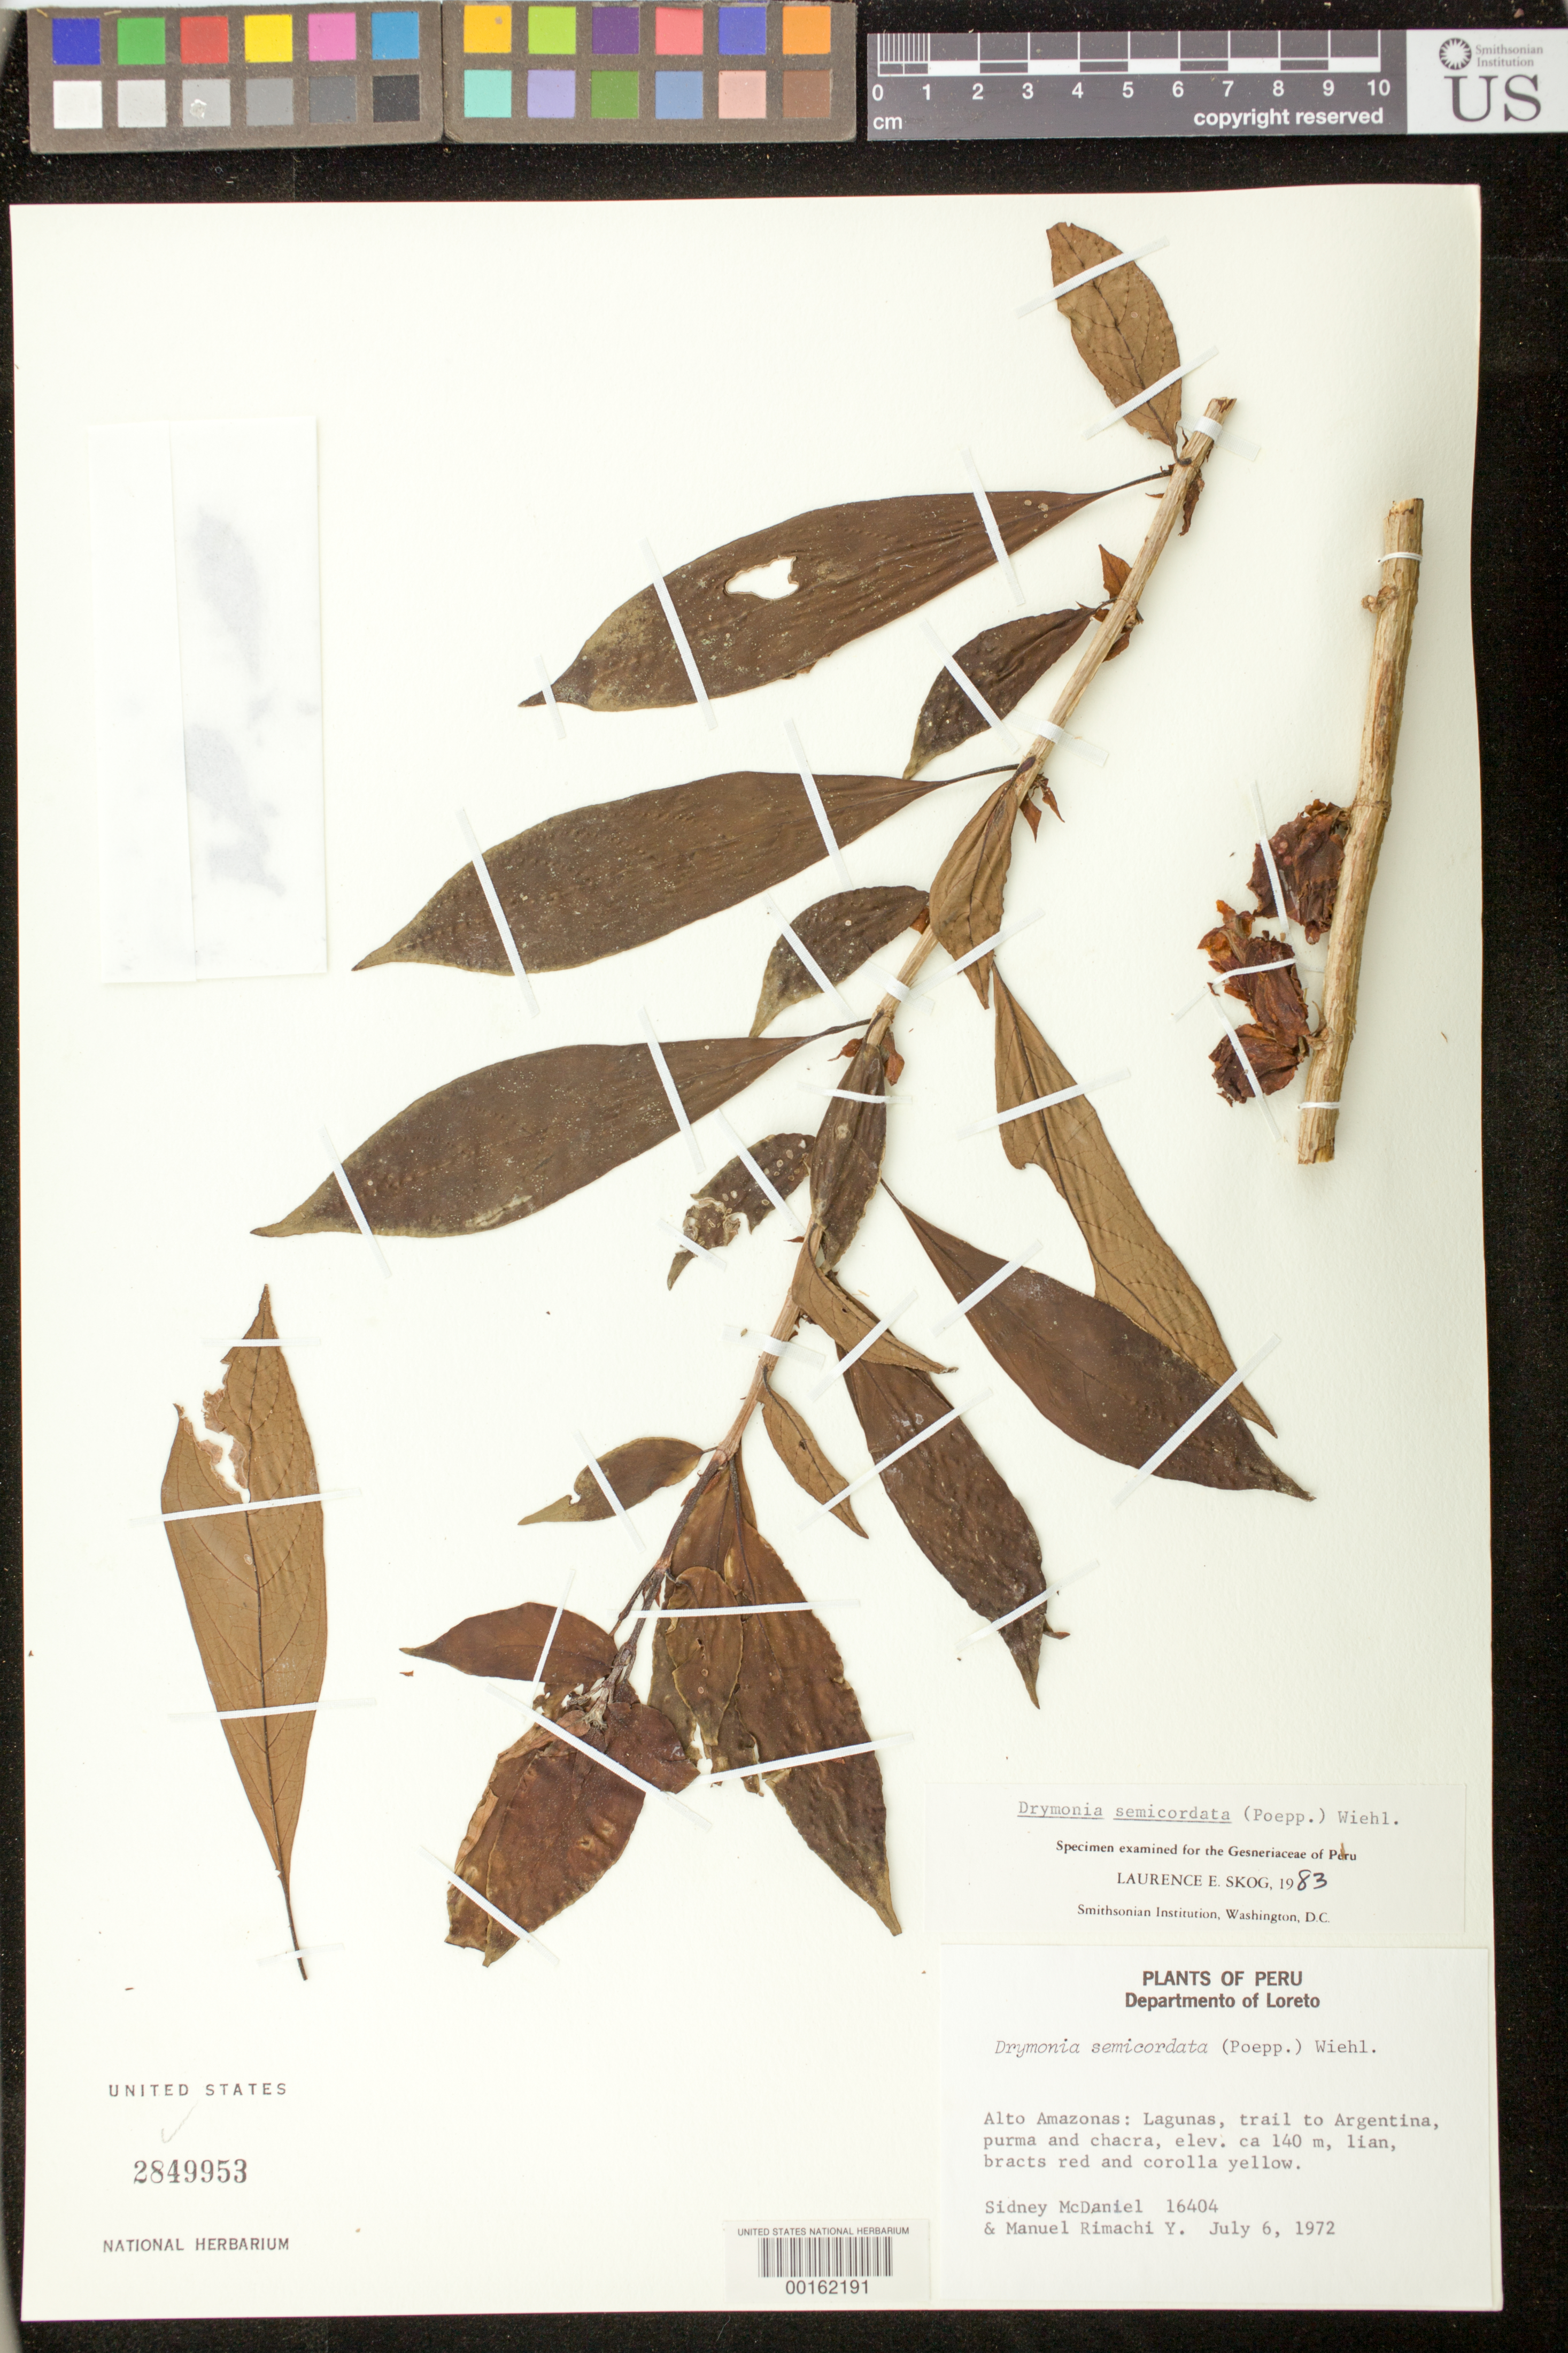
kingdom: Plantae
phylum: Tracheophyta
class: Magnoliopsida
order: Lamiales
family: Gesneriaceae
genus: Drymonia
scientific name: Drymonia semicordata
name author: (Poepp.) Wiehler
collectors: S. McDaniel & M. Rimachi Y.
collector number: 16404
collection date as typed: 06 Jul 1972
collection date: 1972-07-06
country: Peru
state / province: Loreto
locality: Prov. Alto Amazonas; Lagunas, trail to Argentina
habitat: Purma and chacra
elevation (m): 140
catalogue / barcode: US 2849953